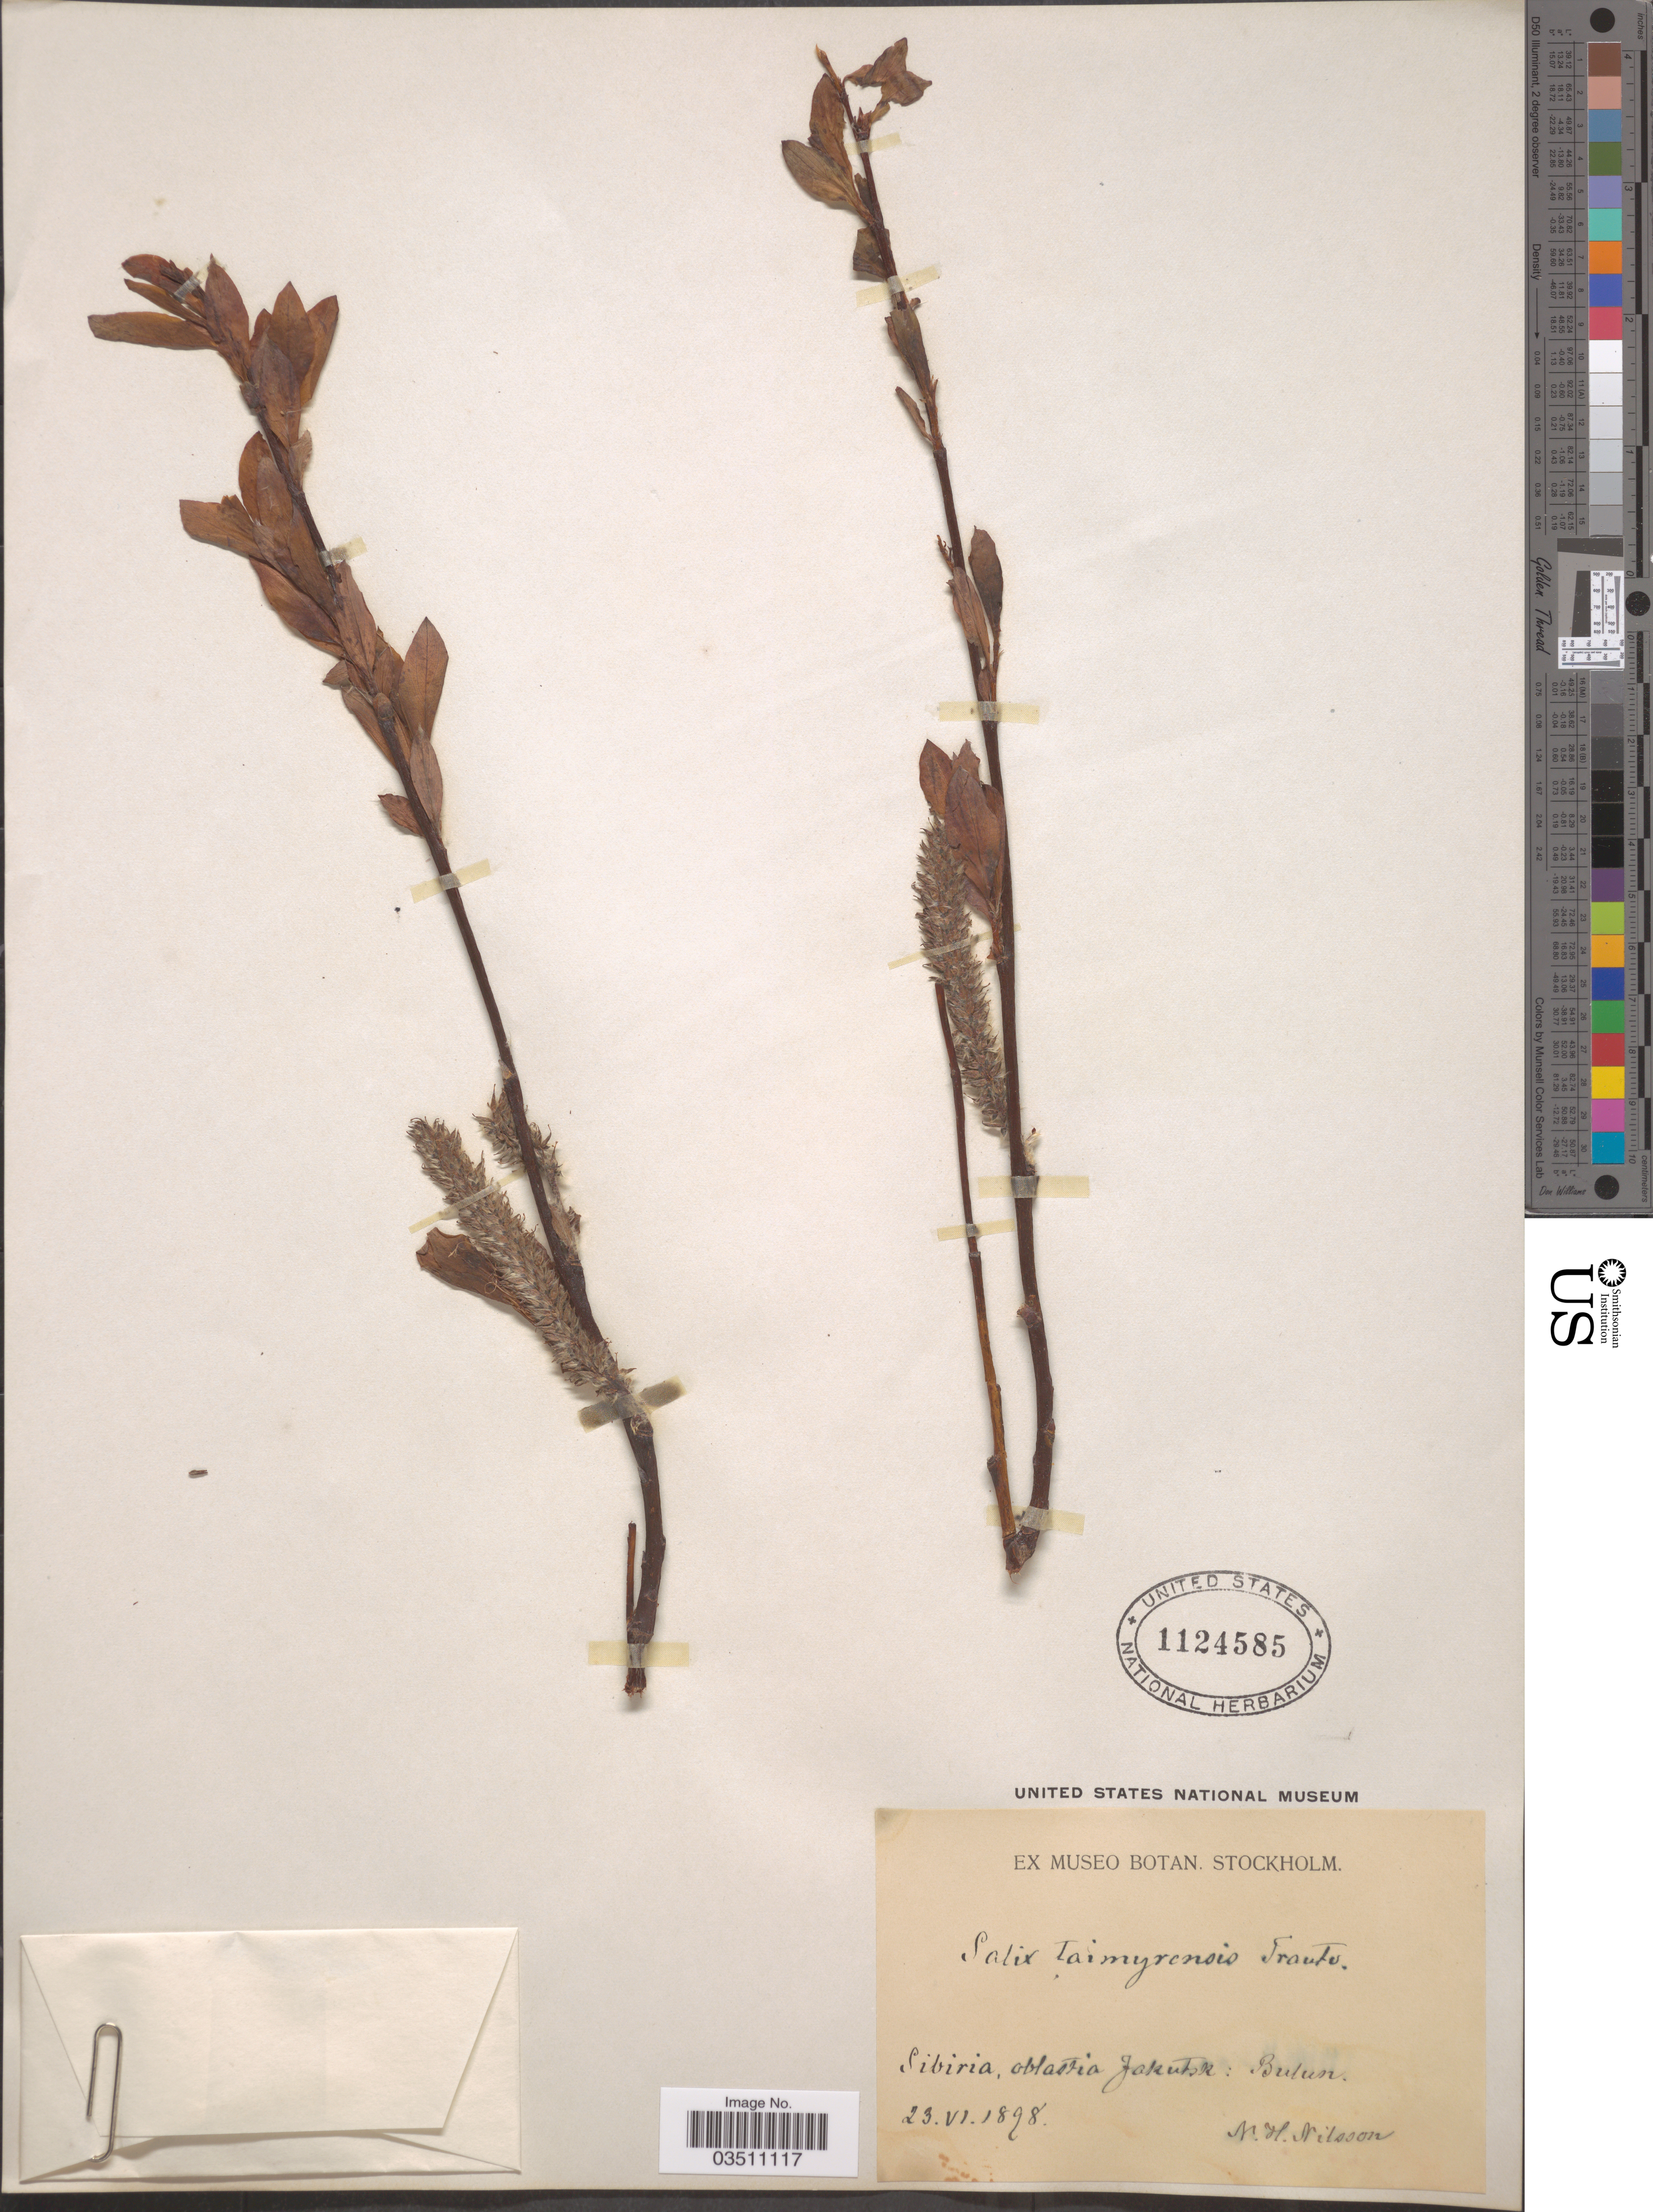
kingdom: Plantae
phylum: Tracheophyta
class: Magnoliopsida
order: Malpighiales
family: Salicaceae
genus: Salix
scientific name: Salix taimyrensis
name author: Trautv.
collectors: N. H. Nilsson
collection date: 1898-06-23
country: Russian Federation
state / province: Sakha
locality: Sibiria, oblastia Jakutsk: Bulun.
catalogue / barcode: US 1124585